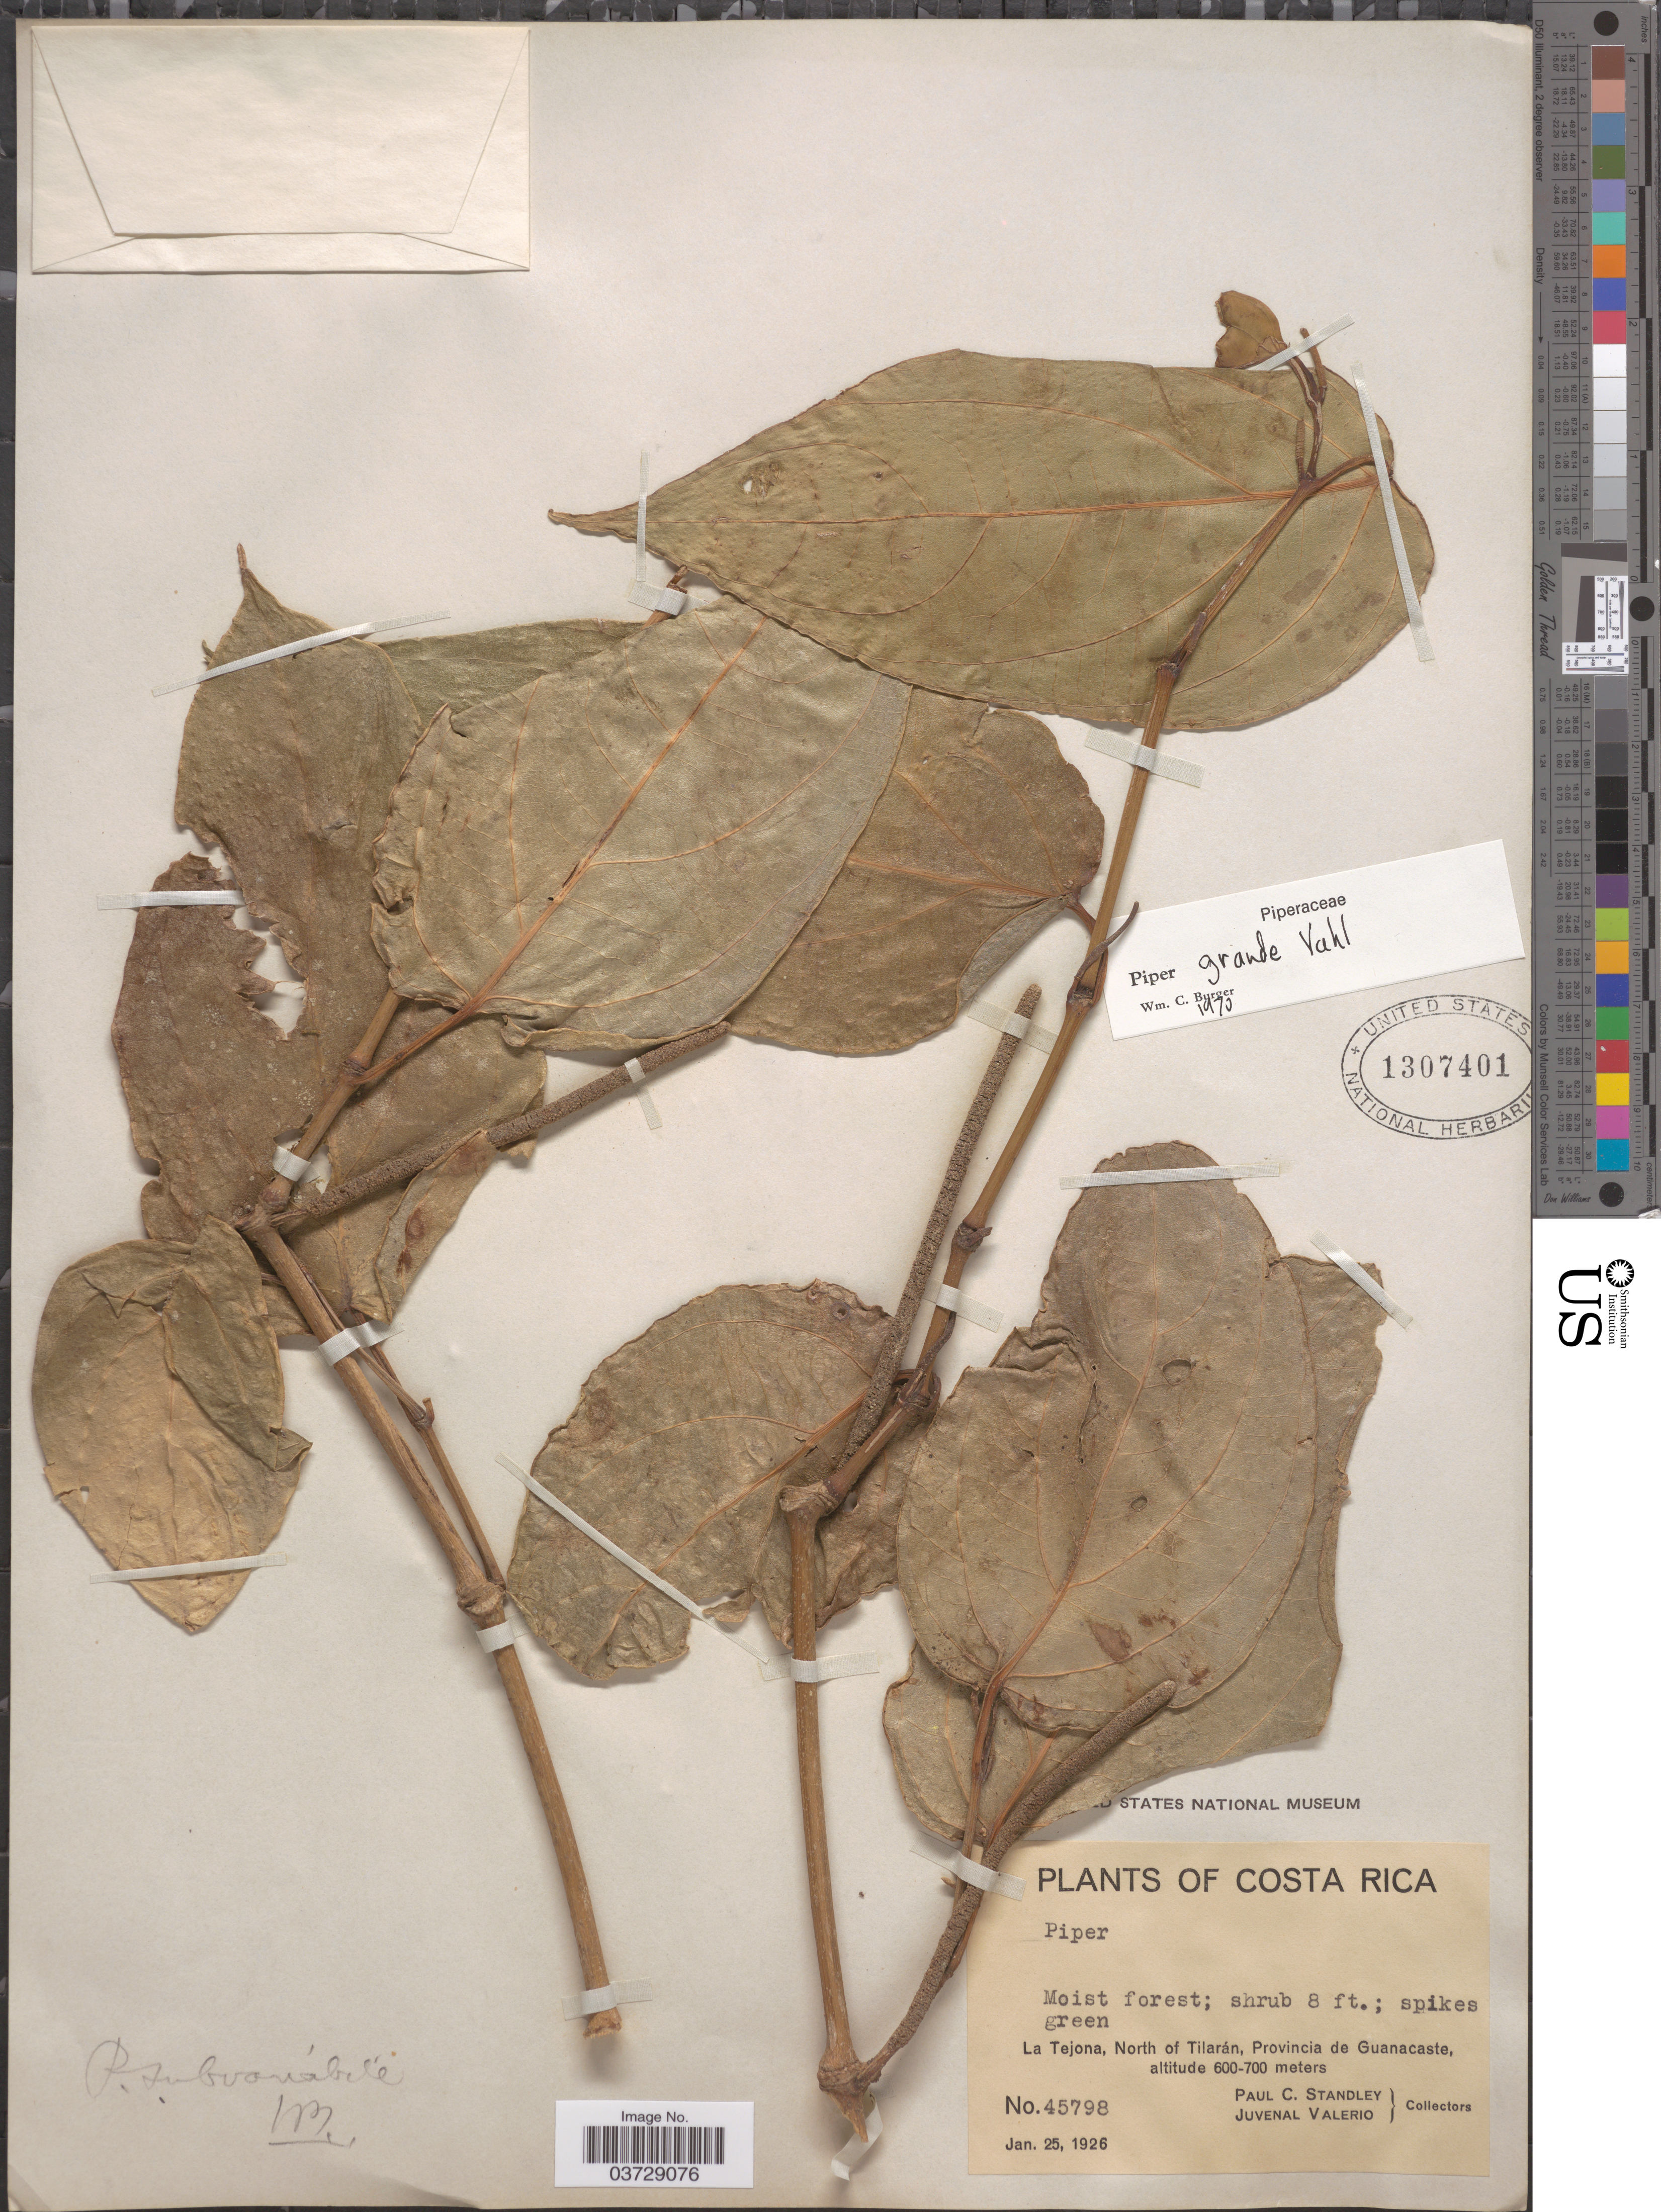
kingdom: Plantae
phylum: Tracheophyta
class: Magnoliopsida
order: Piperales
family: Piperaceae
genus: Piper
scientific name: Piper grande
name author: Vahl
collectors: P. C. Standley & J. Valerio R.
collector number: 45798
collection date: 1926-01-25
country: Costa Rica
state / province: Guanacaste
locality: La Tejona, North of Tilarán.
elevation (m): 600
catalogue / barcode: US 1307401